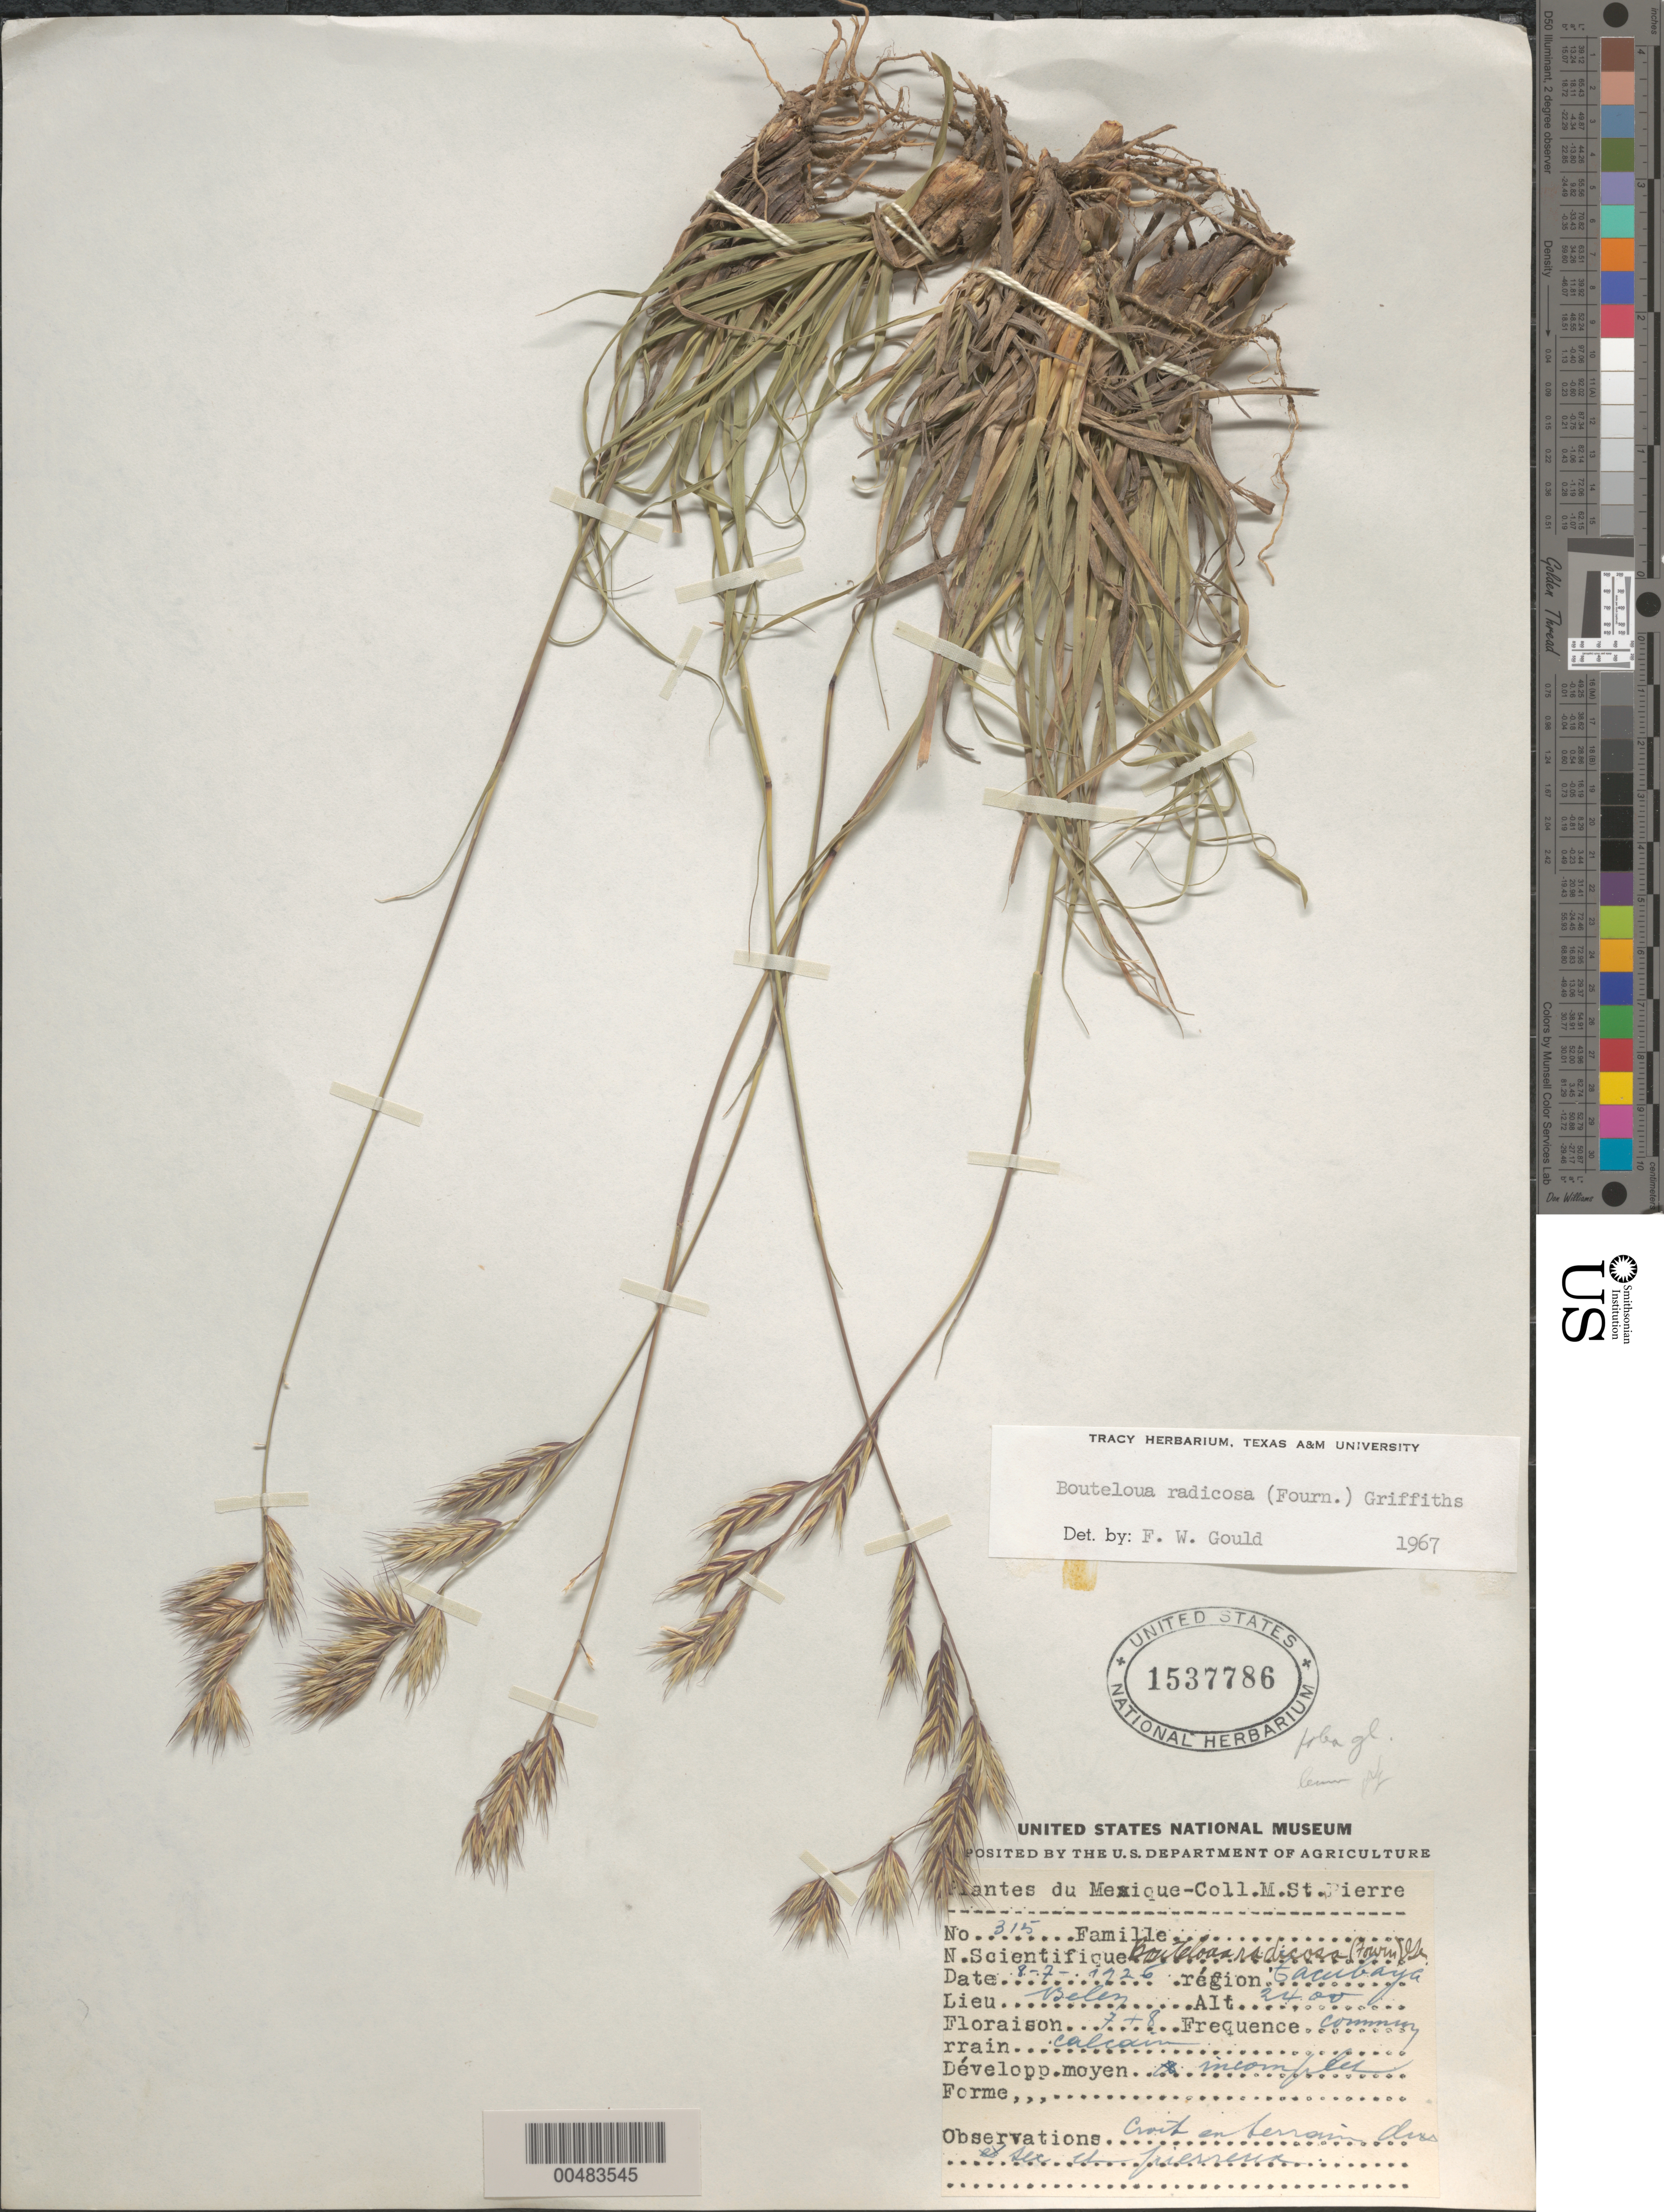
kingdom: Plantae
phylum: Tracheophyta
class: Liliopsida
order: Poales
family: Poaceae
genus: Bouteloua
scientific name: Bouteloua radicosa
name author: (E. Fourn.) Griffiths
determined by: Gould, F. W.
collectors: M. Saint-Pierre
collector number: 315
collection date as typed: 7 Aug 1926 or 8 Jul 1926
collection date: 1926-07-08 or 1926-08-07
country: Mexico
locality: Tacubaya, Belen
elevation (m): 2400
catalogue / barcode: US 1537786